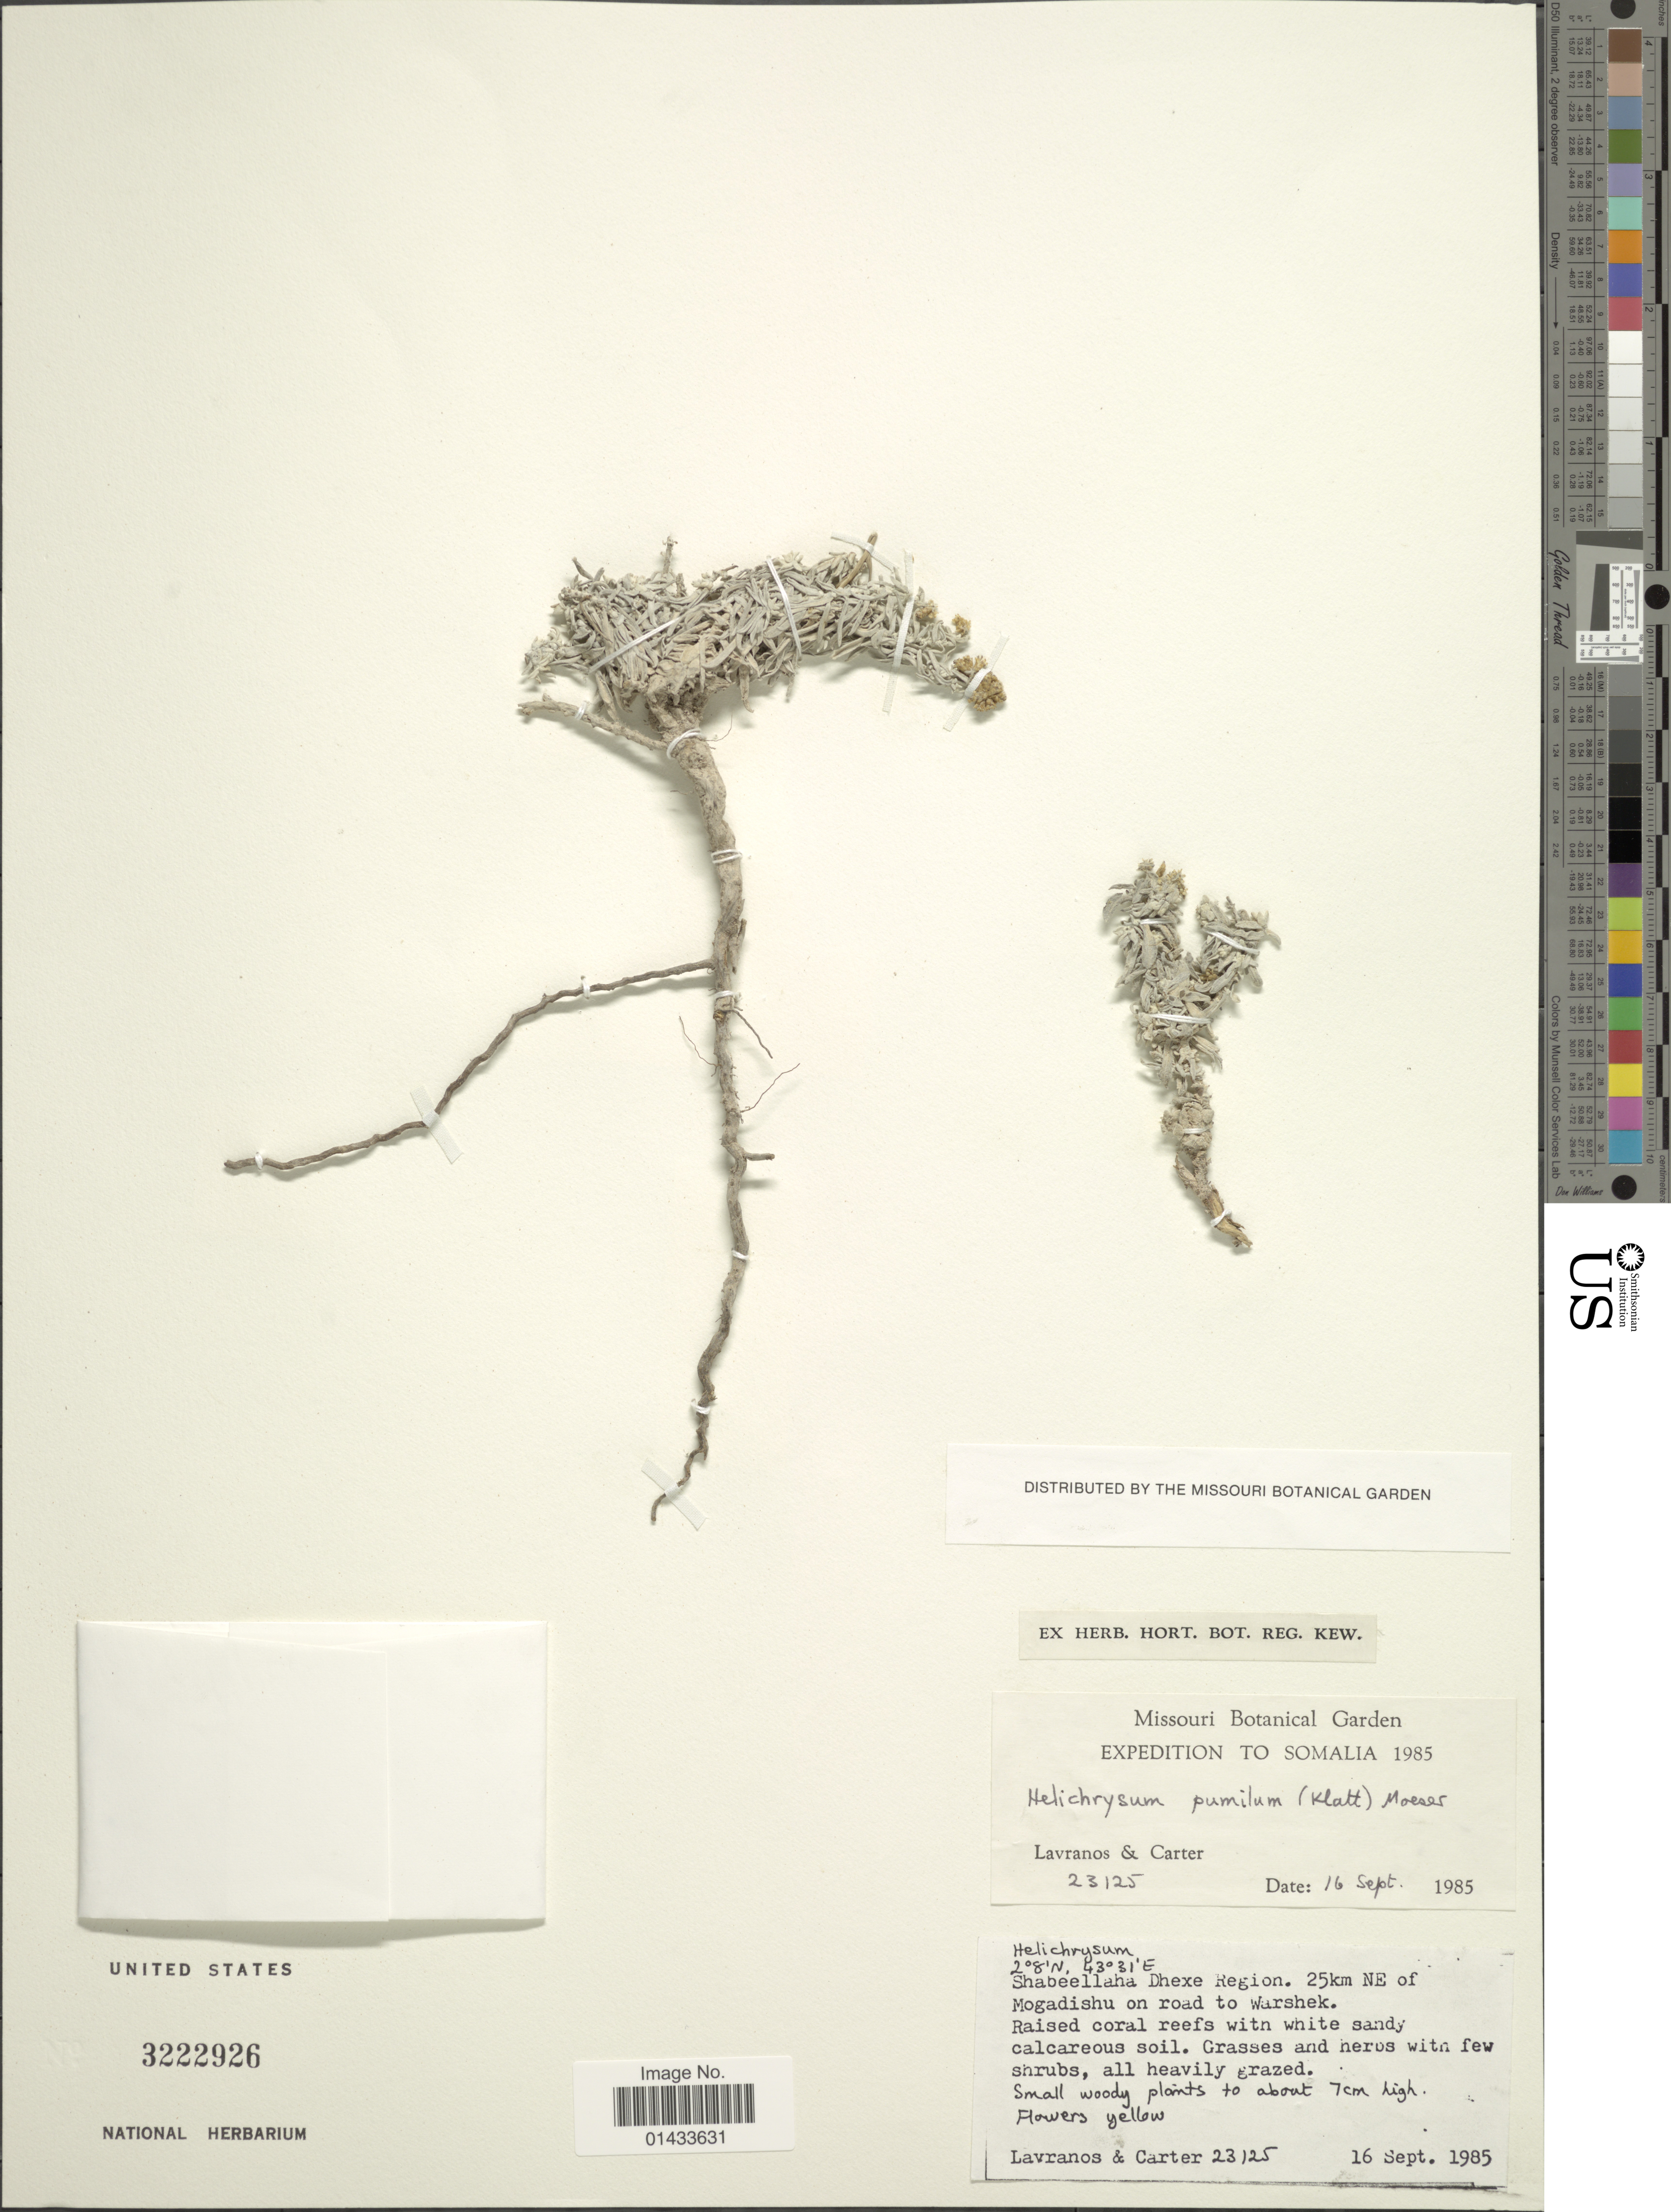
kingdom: Plantae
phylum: Tracheophyta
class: Magnoliopsida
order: Asterales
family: Asteraceae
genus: Helichrysum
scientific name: Helichrysum pumilum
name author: Hook. f.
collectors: Lavranos & -. Carter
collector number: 23125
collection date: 1985-09-16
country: Somalia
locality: Shabeellaha Dhexe; Region, 25 km NE of Mogadishu on road to Warshek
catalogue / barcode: US 3222926